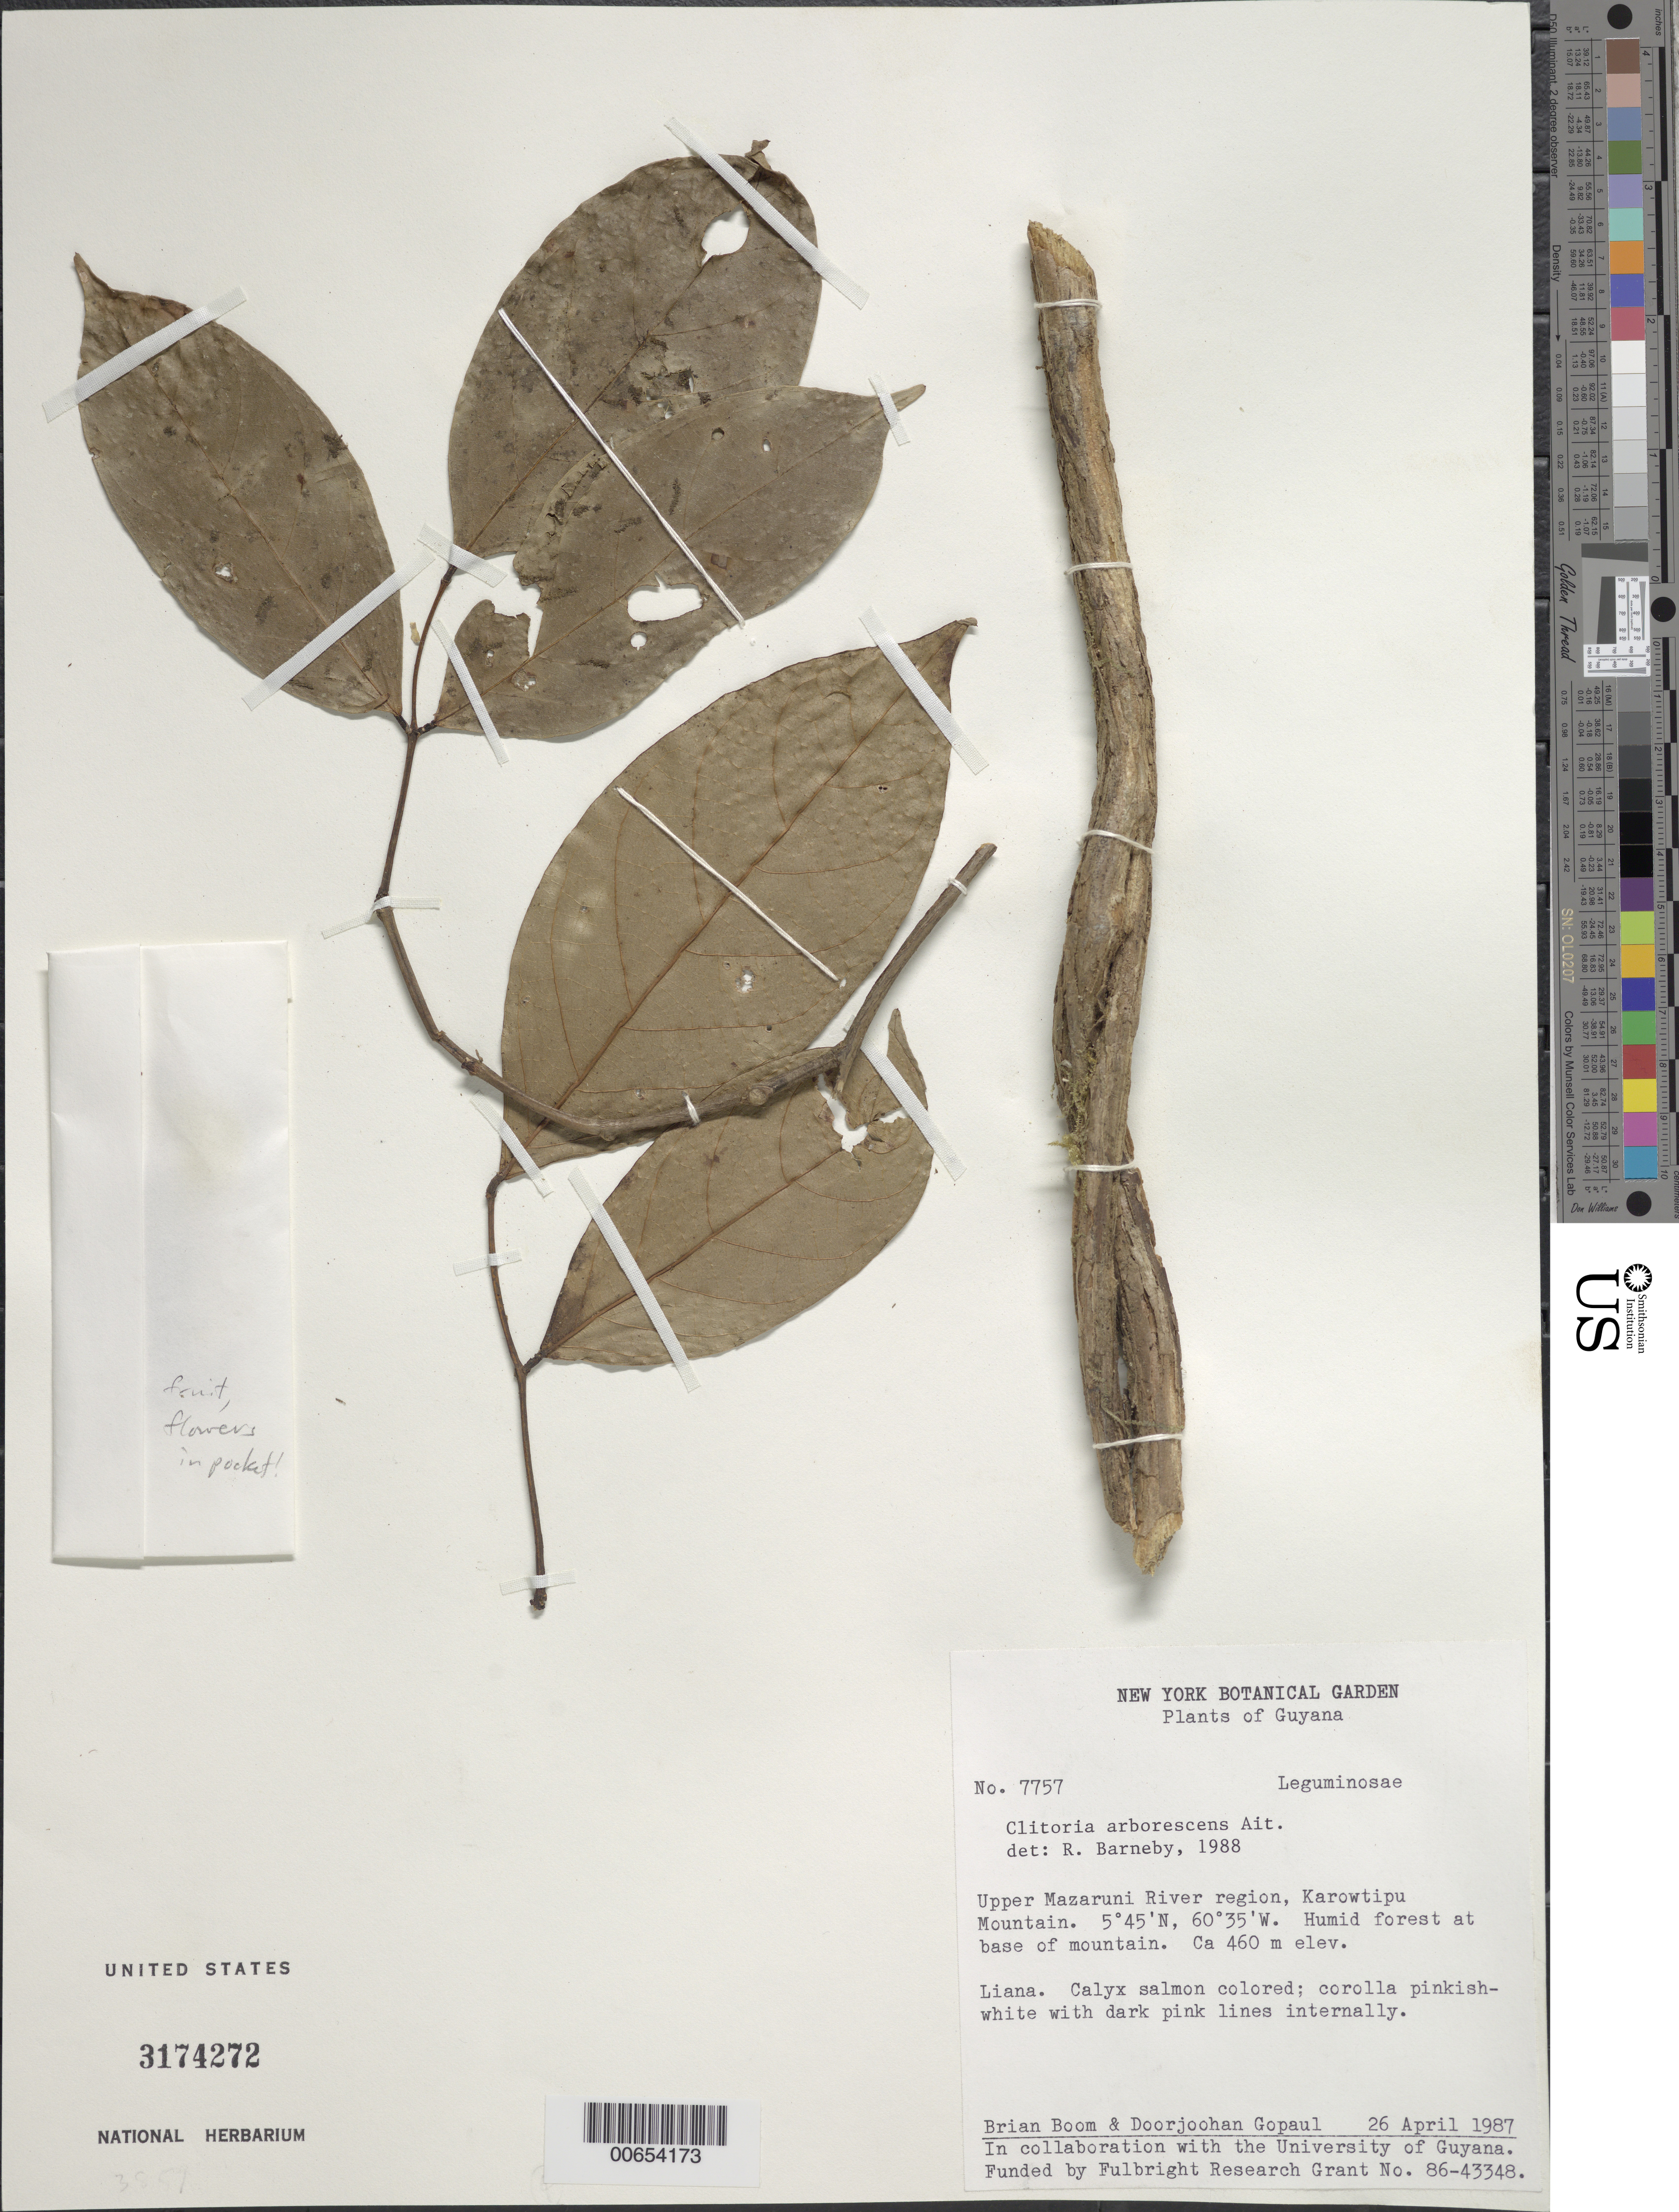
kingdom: Plantae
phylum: Tracheophyta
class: Magnoliopsida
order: Fabales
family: Fabaceae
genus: Clitoria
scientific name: Clitoria arborescens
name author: R. Br.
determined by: Barneby, Rupert C., (NY)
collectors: B. M. Boom & D. Gopaul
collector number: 7757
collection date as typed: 26-Apr-87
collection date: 1987-04-26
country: Guyana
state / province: Cuyuni-Mazaruni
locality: Karowtipu Mt., upper Mazaruni R. region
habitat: Humid forest at base of mountain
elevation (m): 460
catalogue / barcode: US 3174272